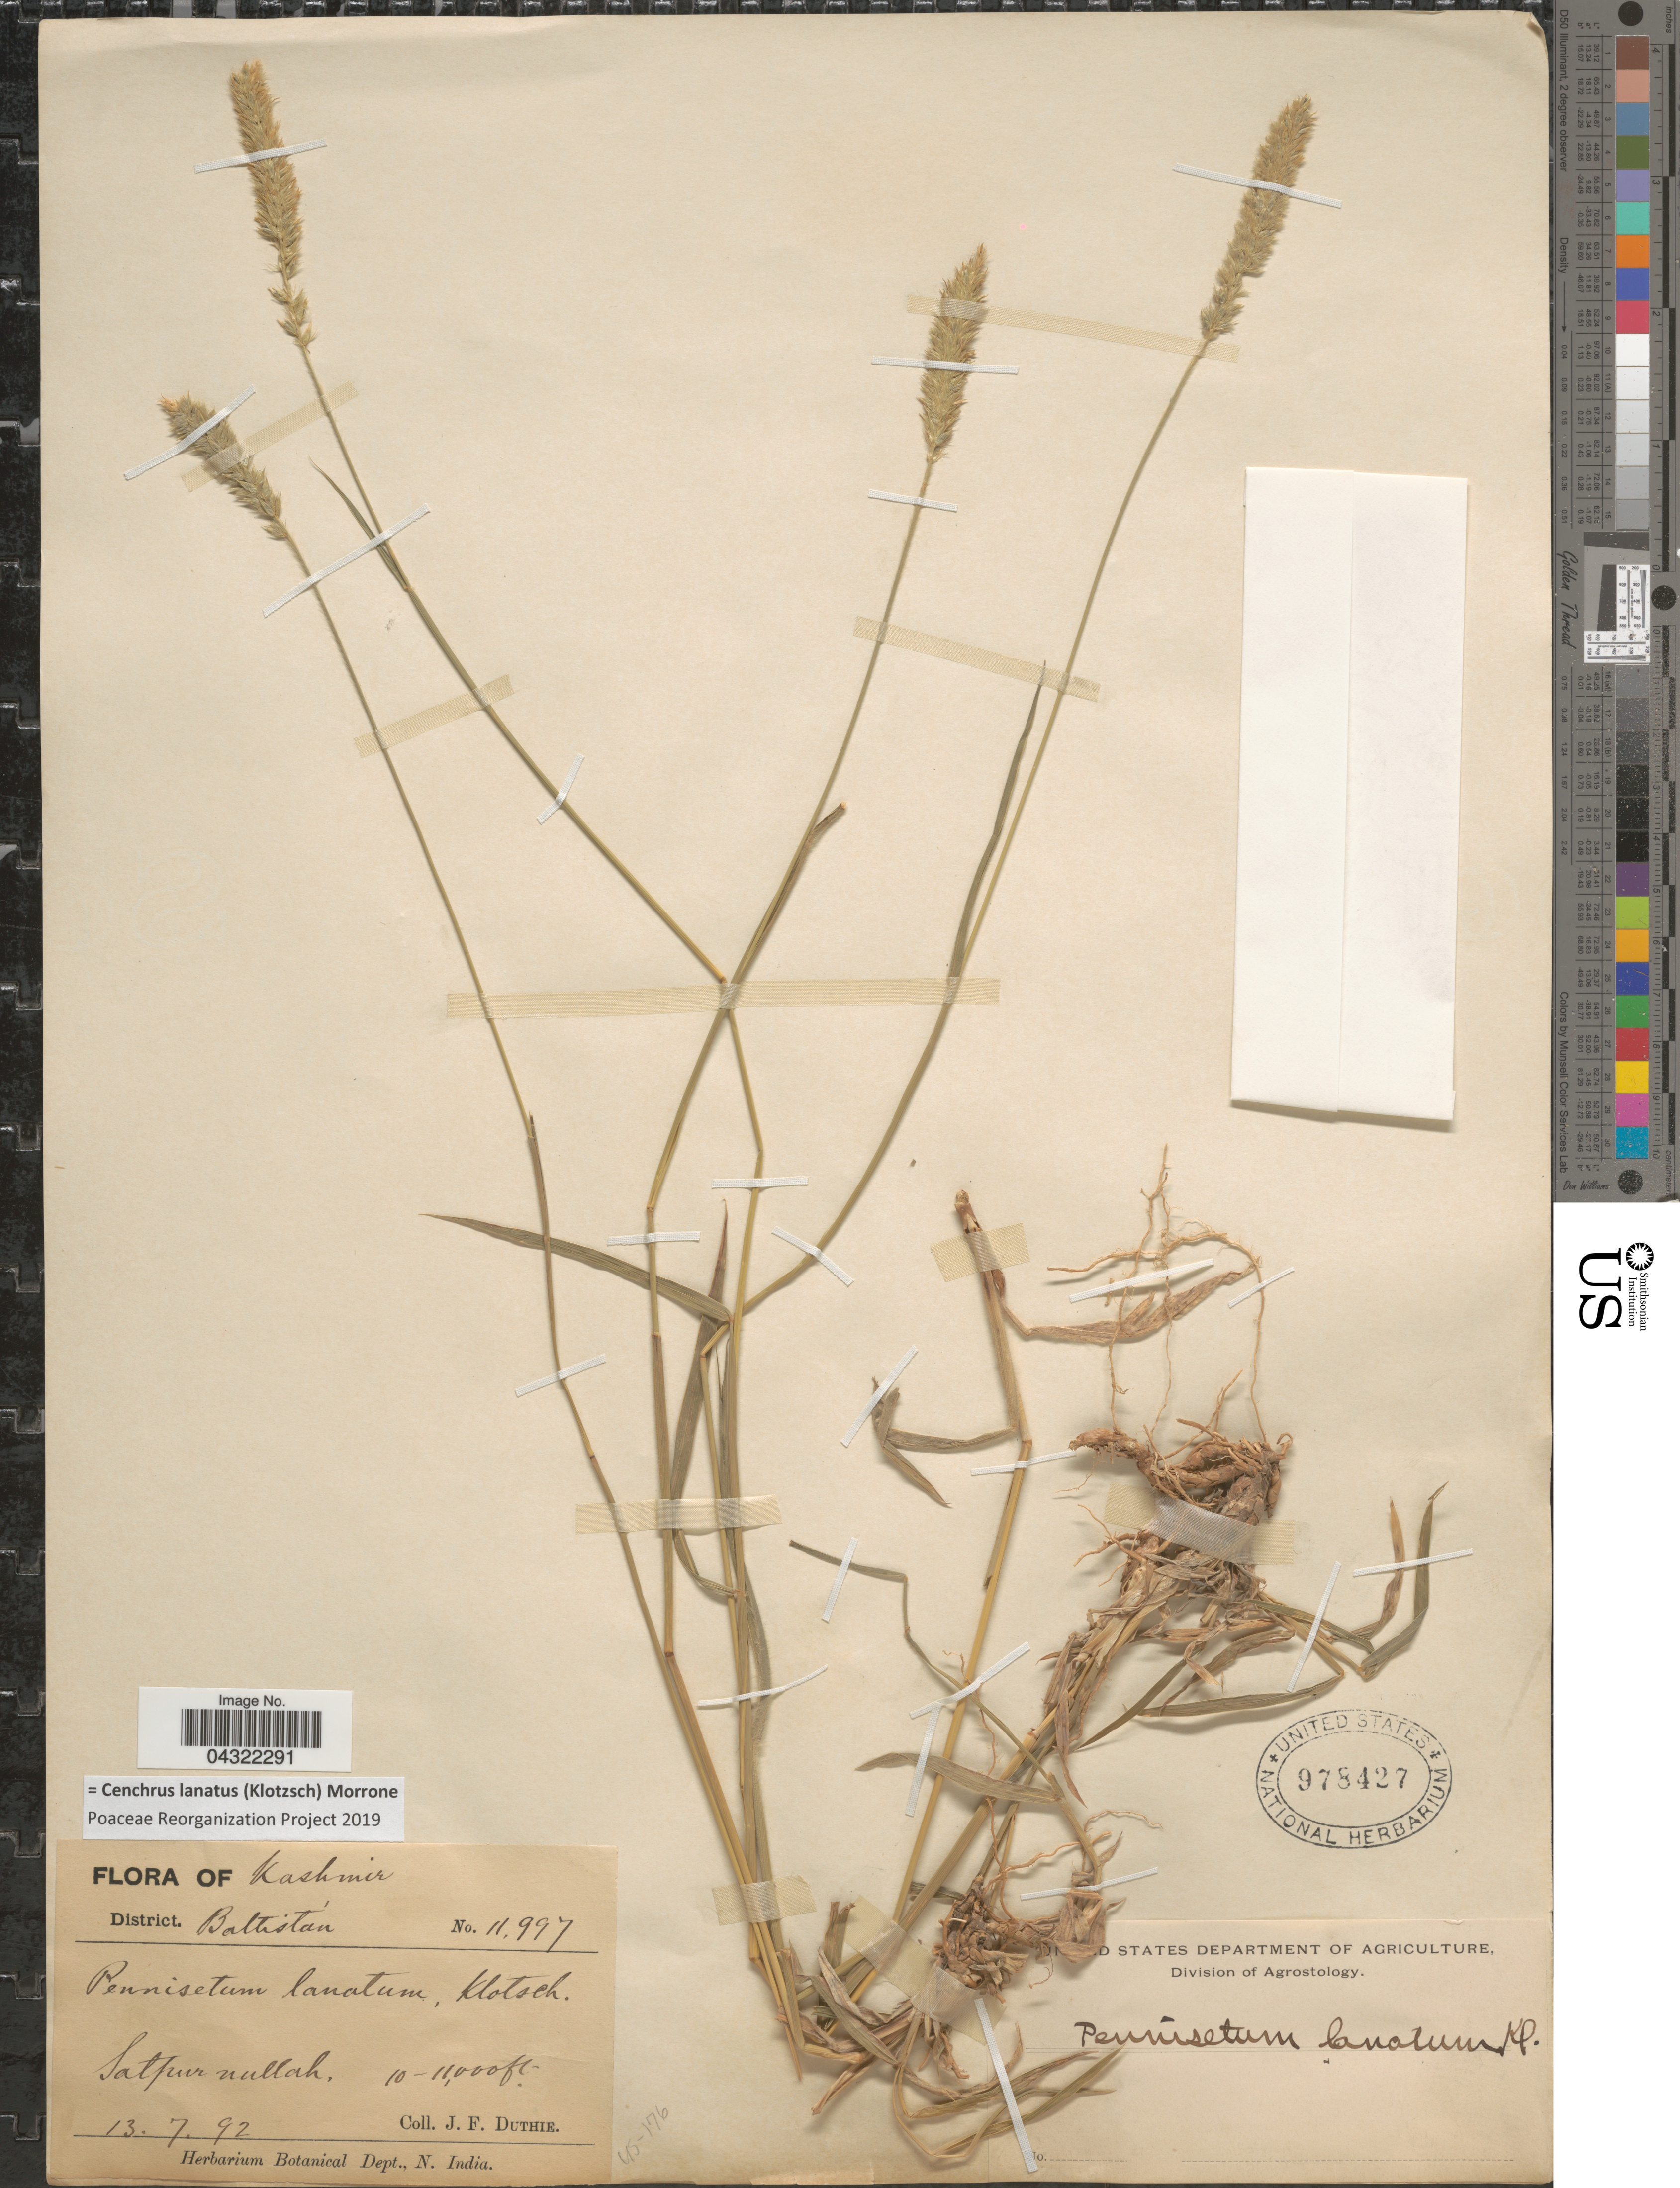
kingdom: Plantae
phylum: Tracheophyta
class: Liliopsida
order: Poales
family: Poaceae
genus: Cenchrus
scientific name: Cenchrus lanatus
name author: (Klotzsch) Morrone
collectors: J. F. Duthie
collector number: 11997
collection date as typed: Transcribed d/m/y: 13/7/92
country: India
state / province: Jammu and Kashmir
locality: Kashmir. District Baltistan. Satpur nullah.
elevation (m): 3048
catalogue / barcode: US 978427